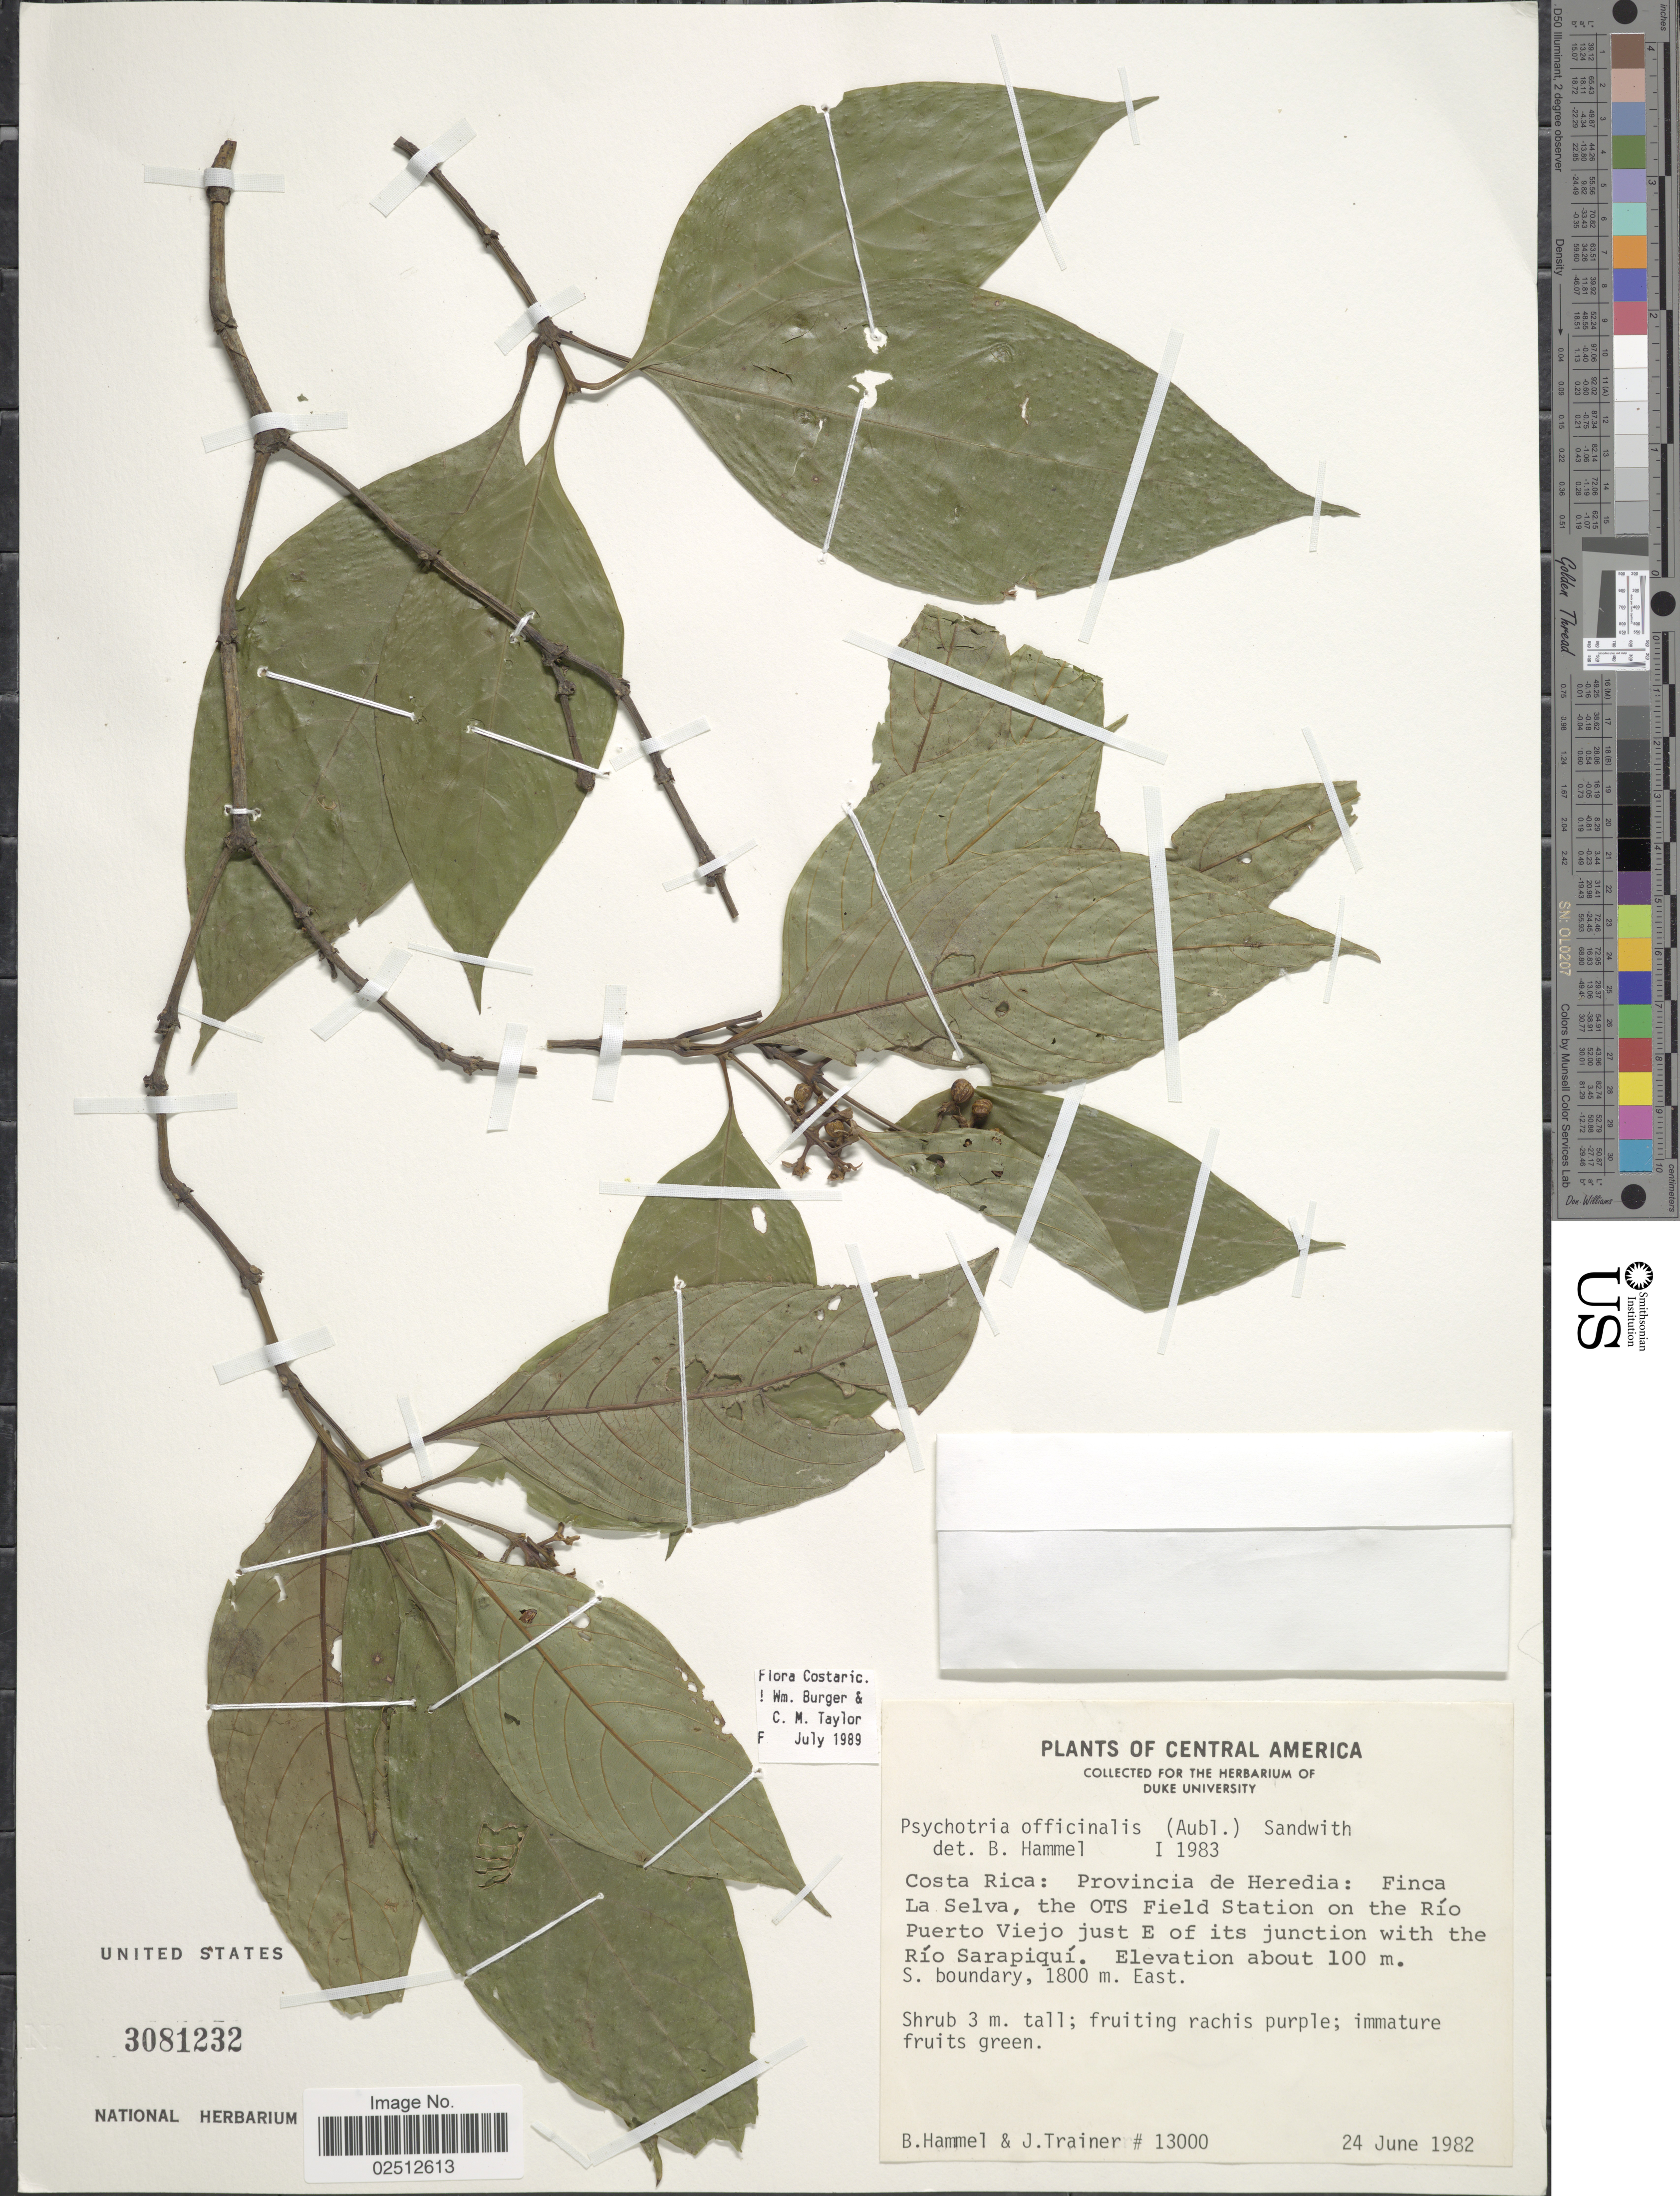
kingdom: Plantae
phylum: Tracheophyta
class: Magnoliopsida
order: Gentianales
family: Rubiaceae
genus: Psychotria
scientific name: Psychotria officinalis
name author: (Aubl.) Raeusch.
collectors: B. Hammel & J. Trainer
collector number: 13000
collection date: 1982-06-24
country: Costa Rica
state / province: Heredia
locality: Provincia de Heredia: Finca La Selva, the OTS Field Station on the Rio Puerto Viejo just E of its junction with the Rio Sarapiqui, S. boundary, 1800 m. East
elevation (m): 100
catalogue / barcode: US 3081232